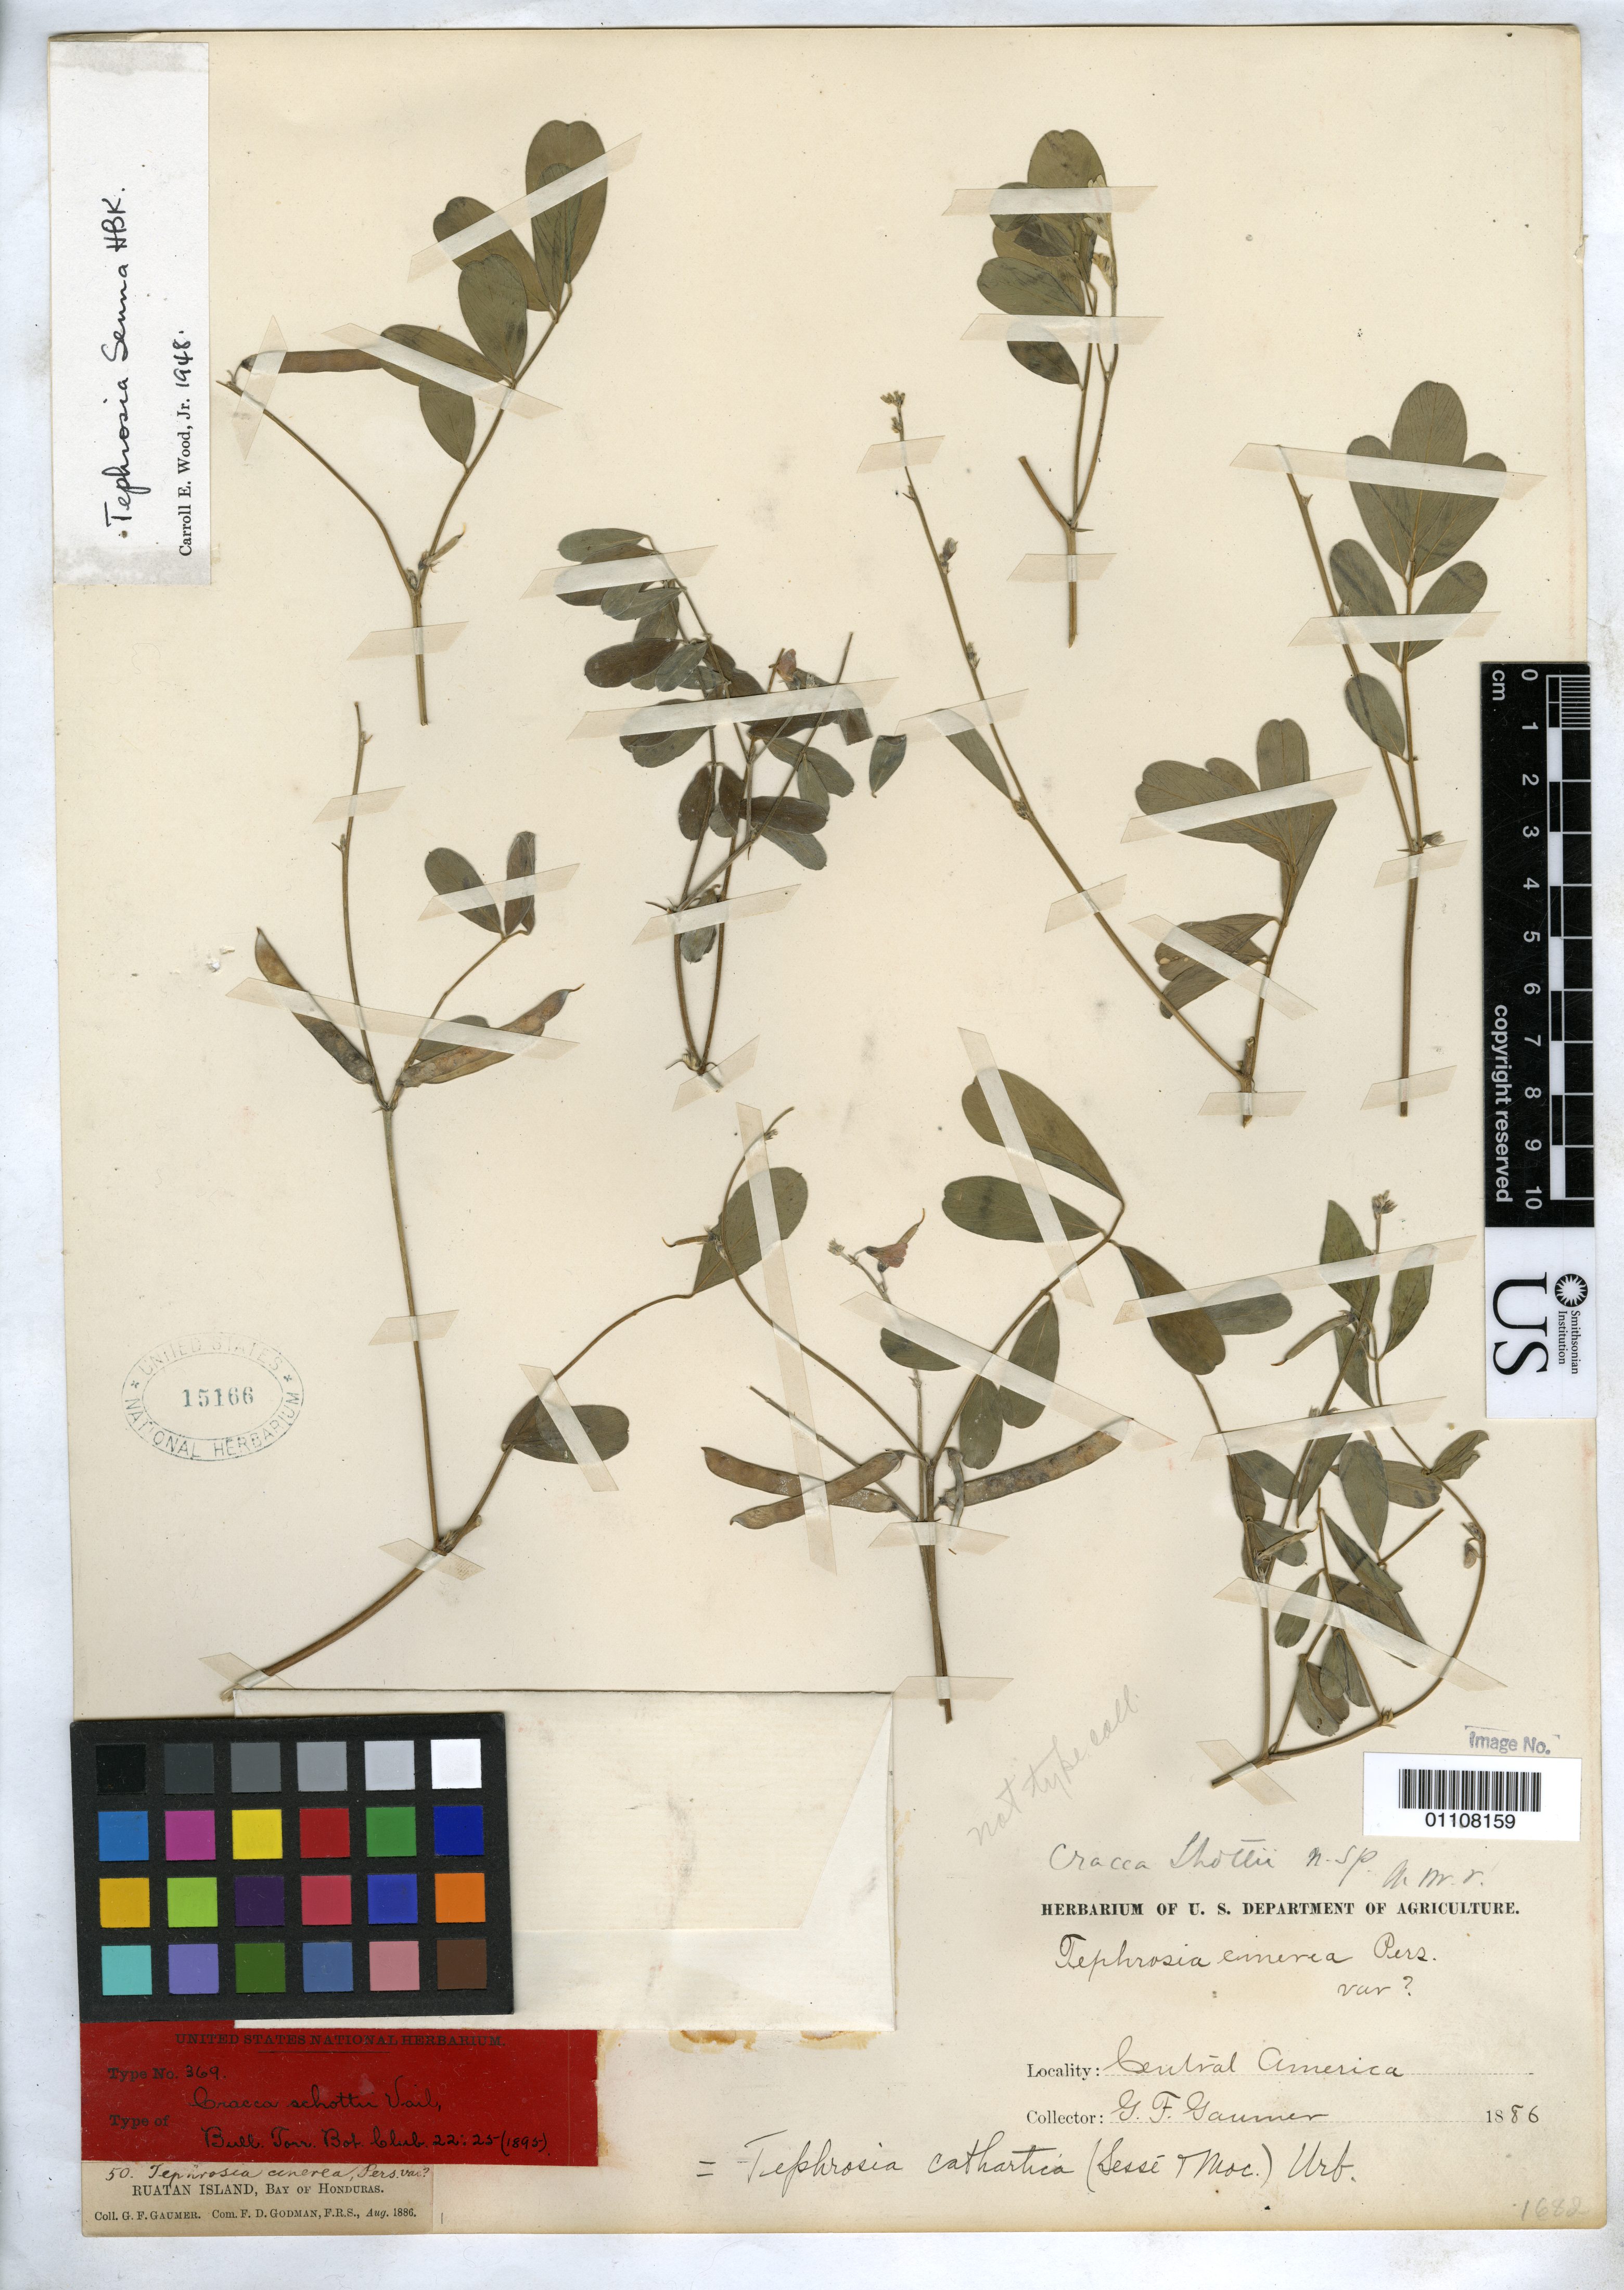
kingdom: Plantae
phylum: Tracheophyta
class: Magnoliopsida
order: Fabales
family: Fabaceae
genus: Cracca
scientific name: Cracca schottii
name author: Vail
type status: Syntype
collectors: G. Gaumer & F. Godman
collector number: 50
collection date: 1886-08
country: Honduras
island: Ruatan Island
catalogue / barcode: US 15166